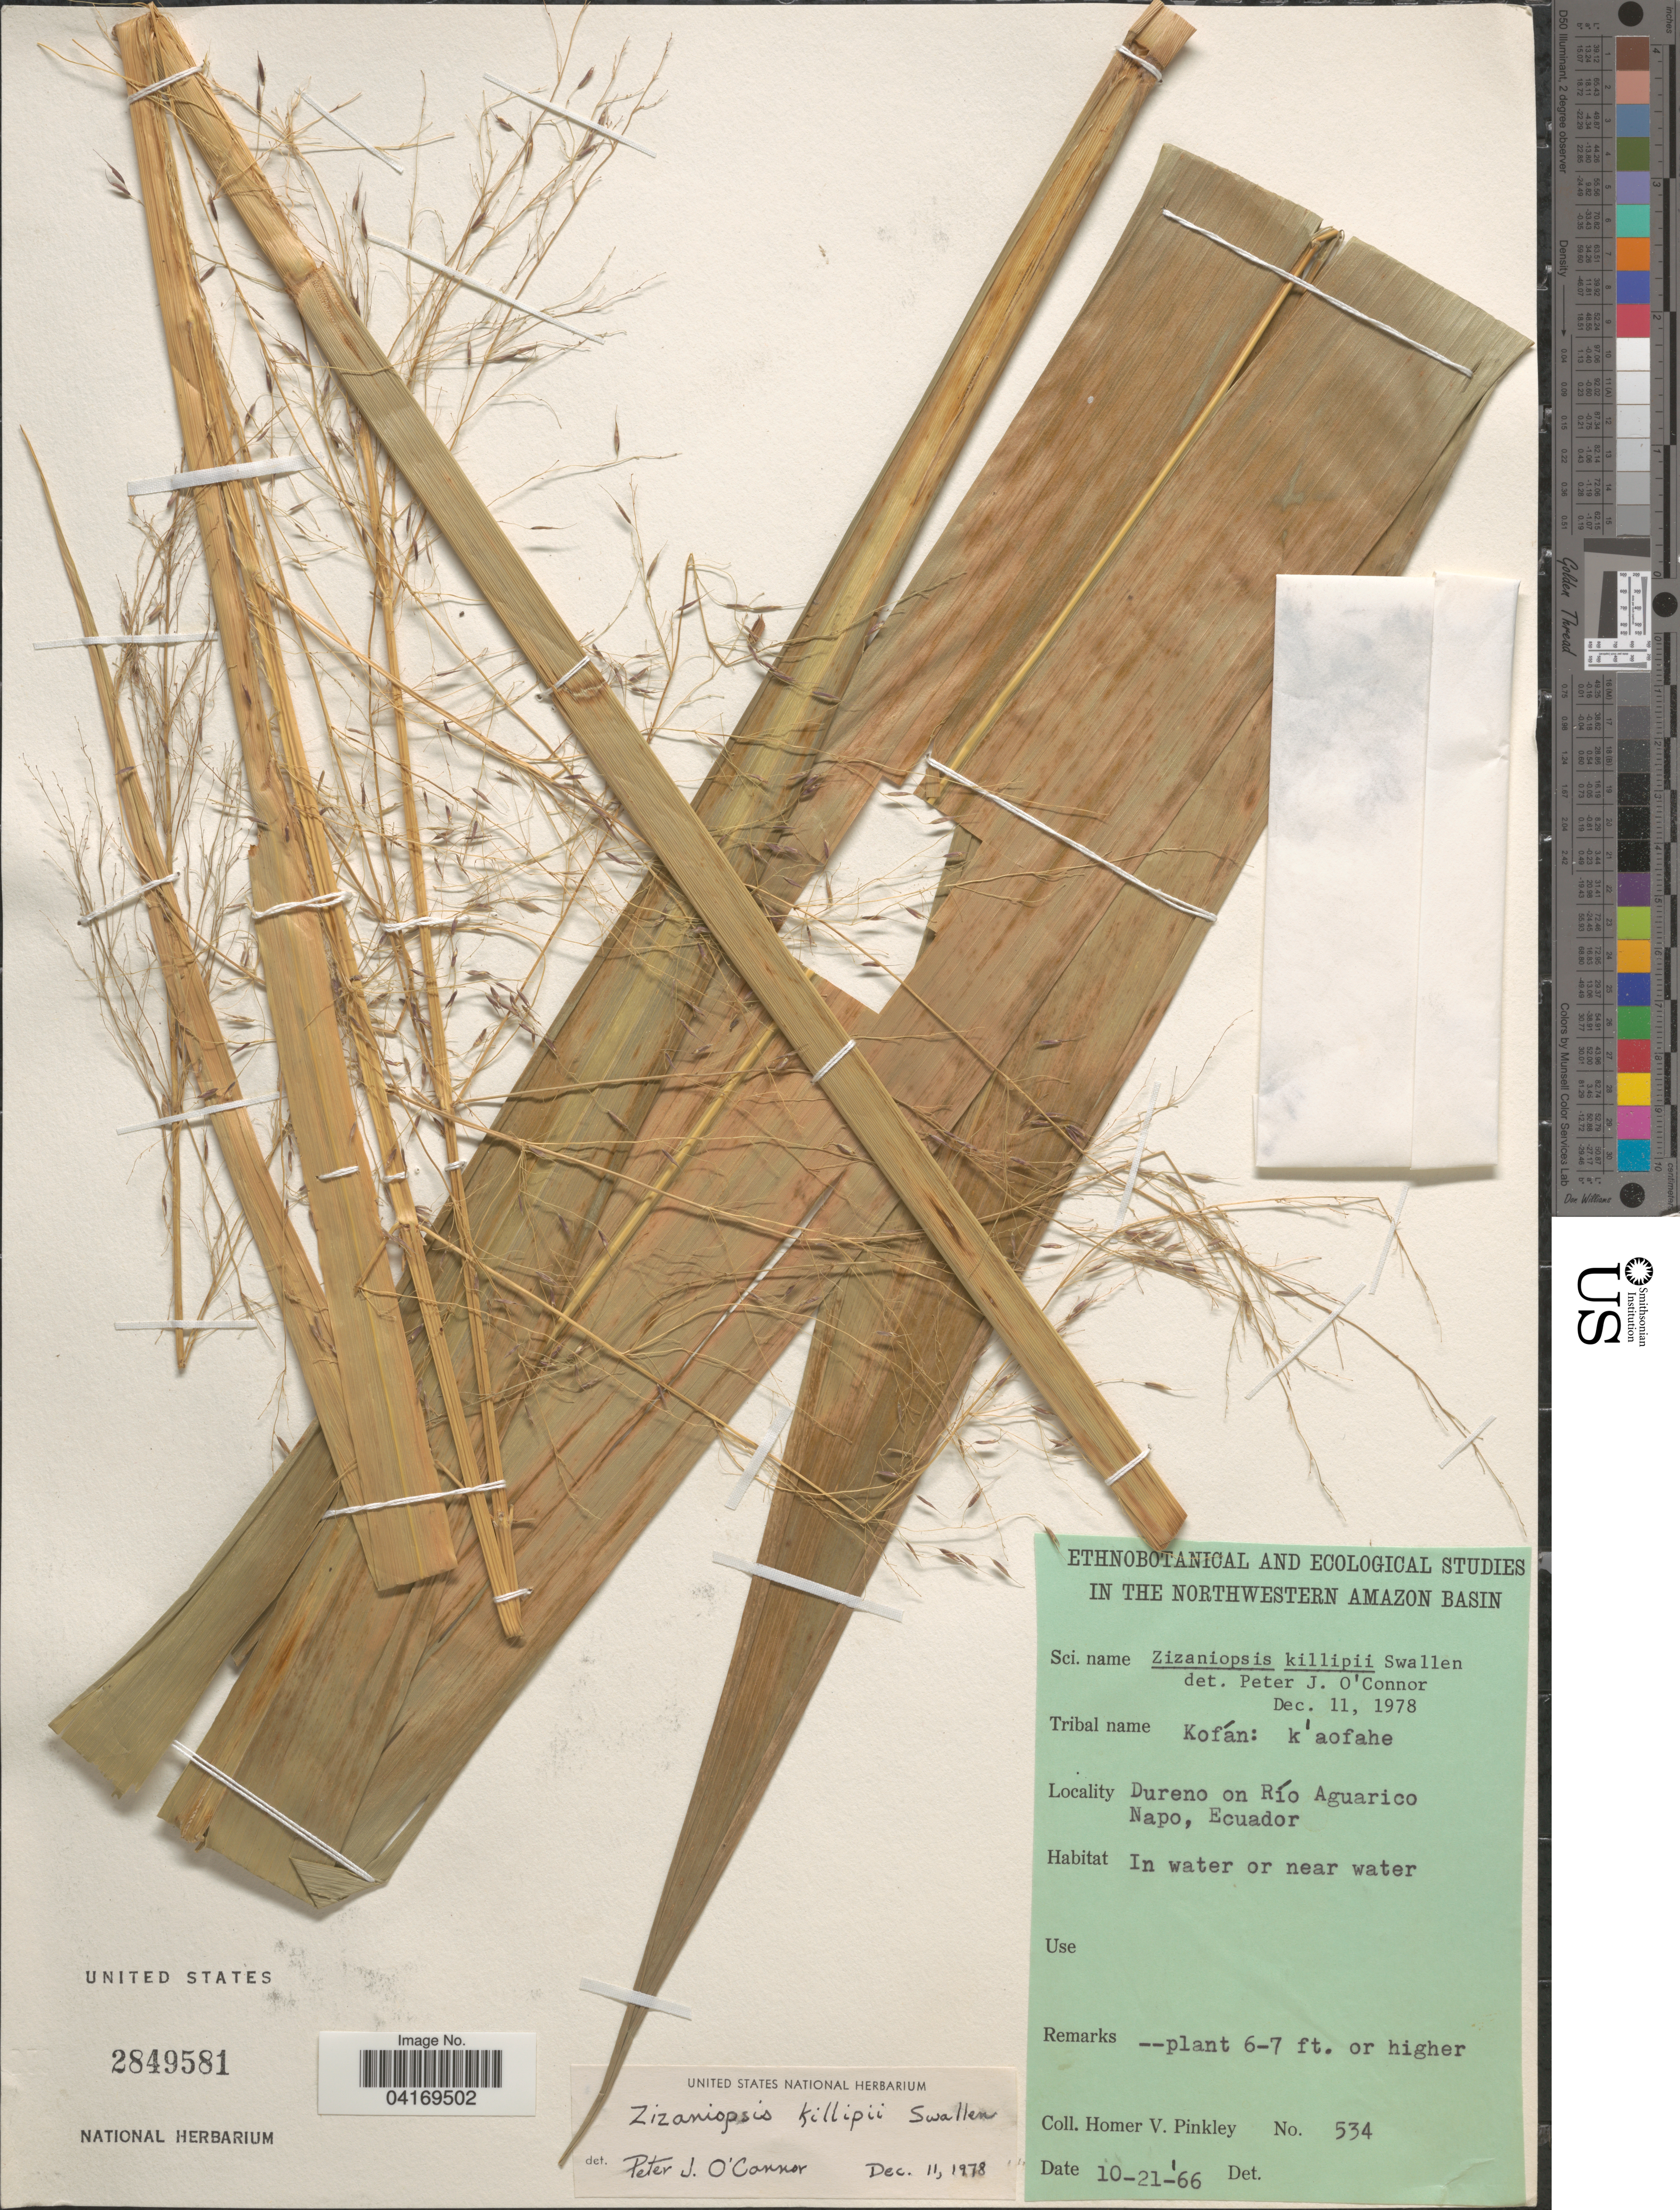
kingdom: Plantae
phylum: Tracheophyta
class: Liliopsida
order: Poales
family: Poaceae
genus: Zizaniopsis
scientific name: Zizaniopsis killipii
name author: Swallen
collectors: H. Pinkley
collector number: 534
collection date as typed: Transcribed d/m/y: 21/10/66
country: Ecuador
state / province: Napo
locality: In the Northwestern Amazon Basin. Dureno on Río Aguarico.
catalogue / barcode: US 2849581